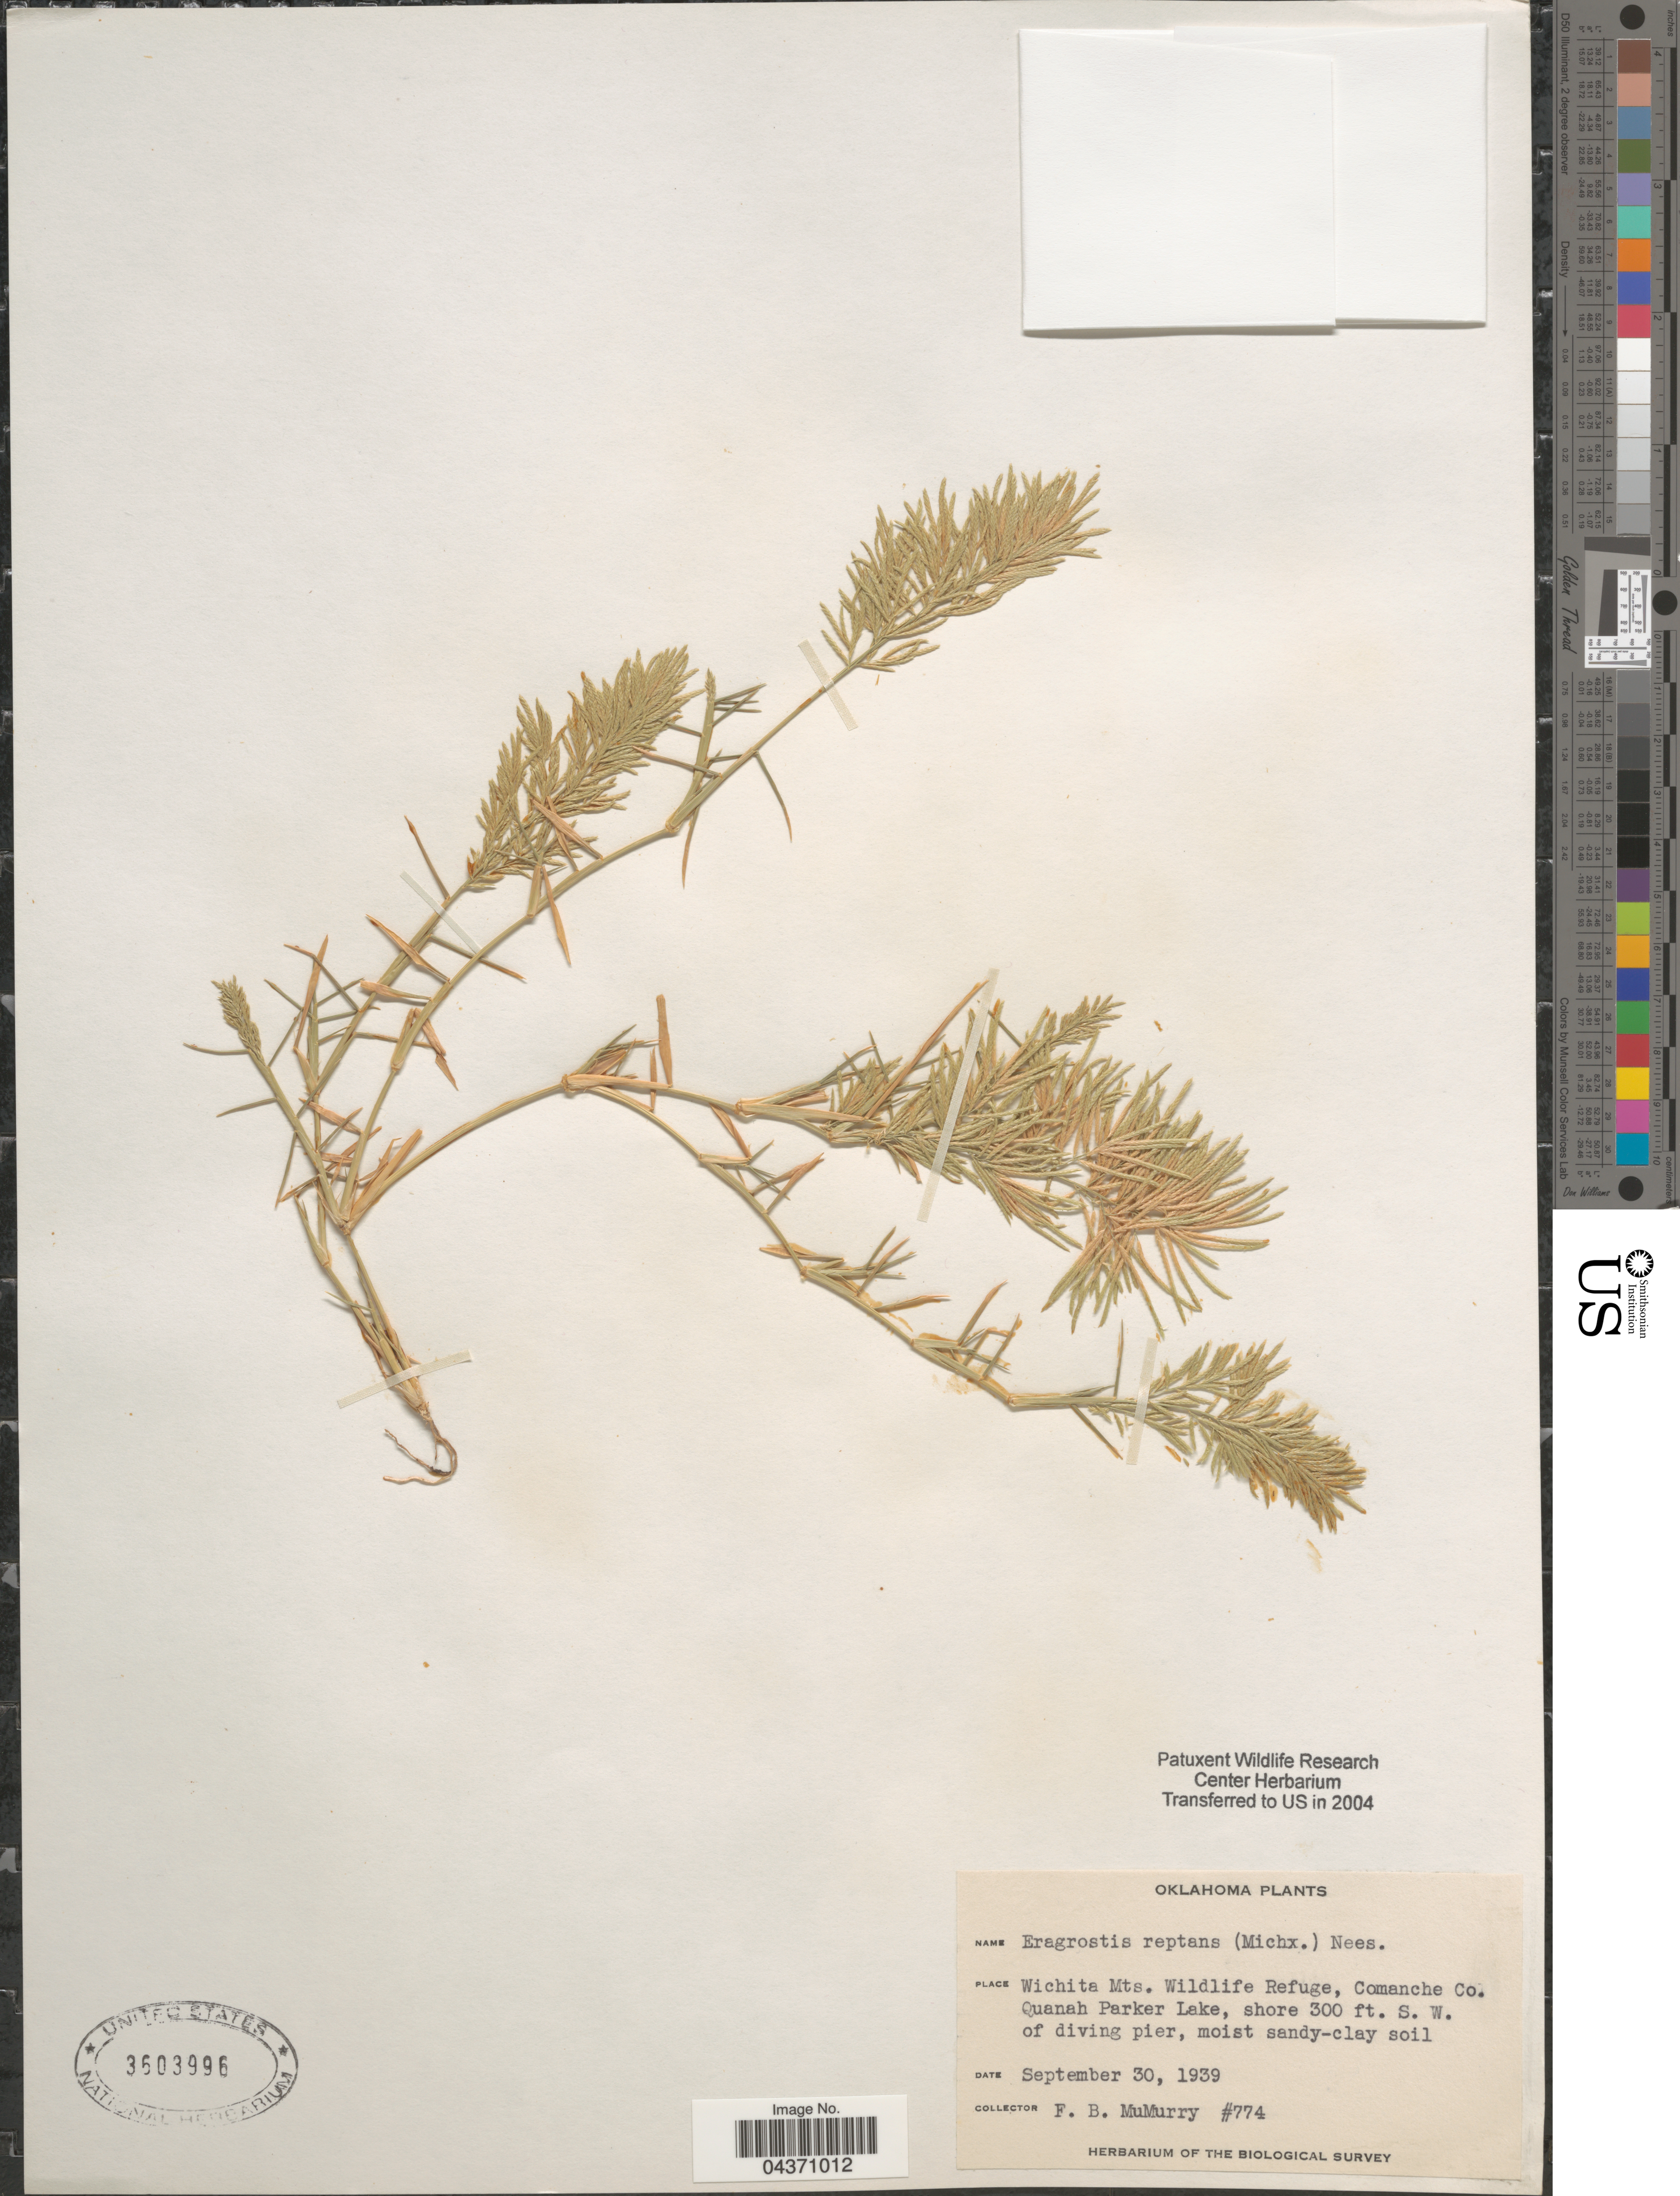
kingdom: Plantae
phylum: Tracheophyta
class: Liliopsida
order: Poales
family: Poaceae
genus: Eragrostis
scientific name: Eragrostis reptans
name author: (Michx.) Nees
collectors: F. MuMurry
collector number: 774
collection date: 1939-09-30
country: United States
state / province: Oklahoma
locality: Wichita Mts. Wildlife Refuge, Comanche Co. Quanah Parker Lake, shore 300 ft. S. W. of diving pier, moist sandy-clay soil. Biological Survey.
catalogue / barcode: US 3603996